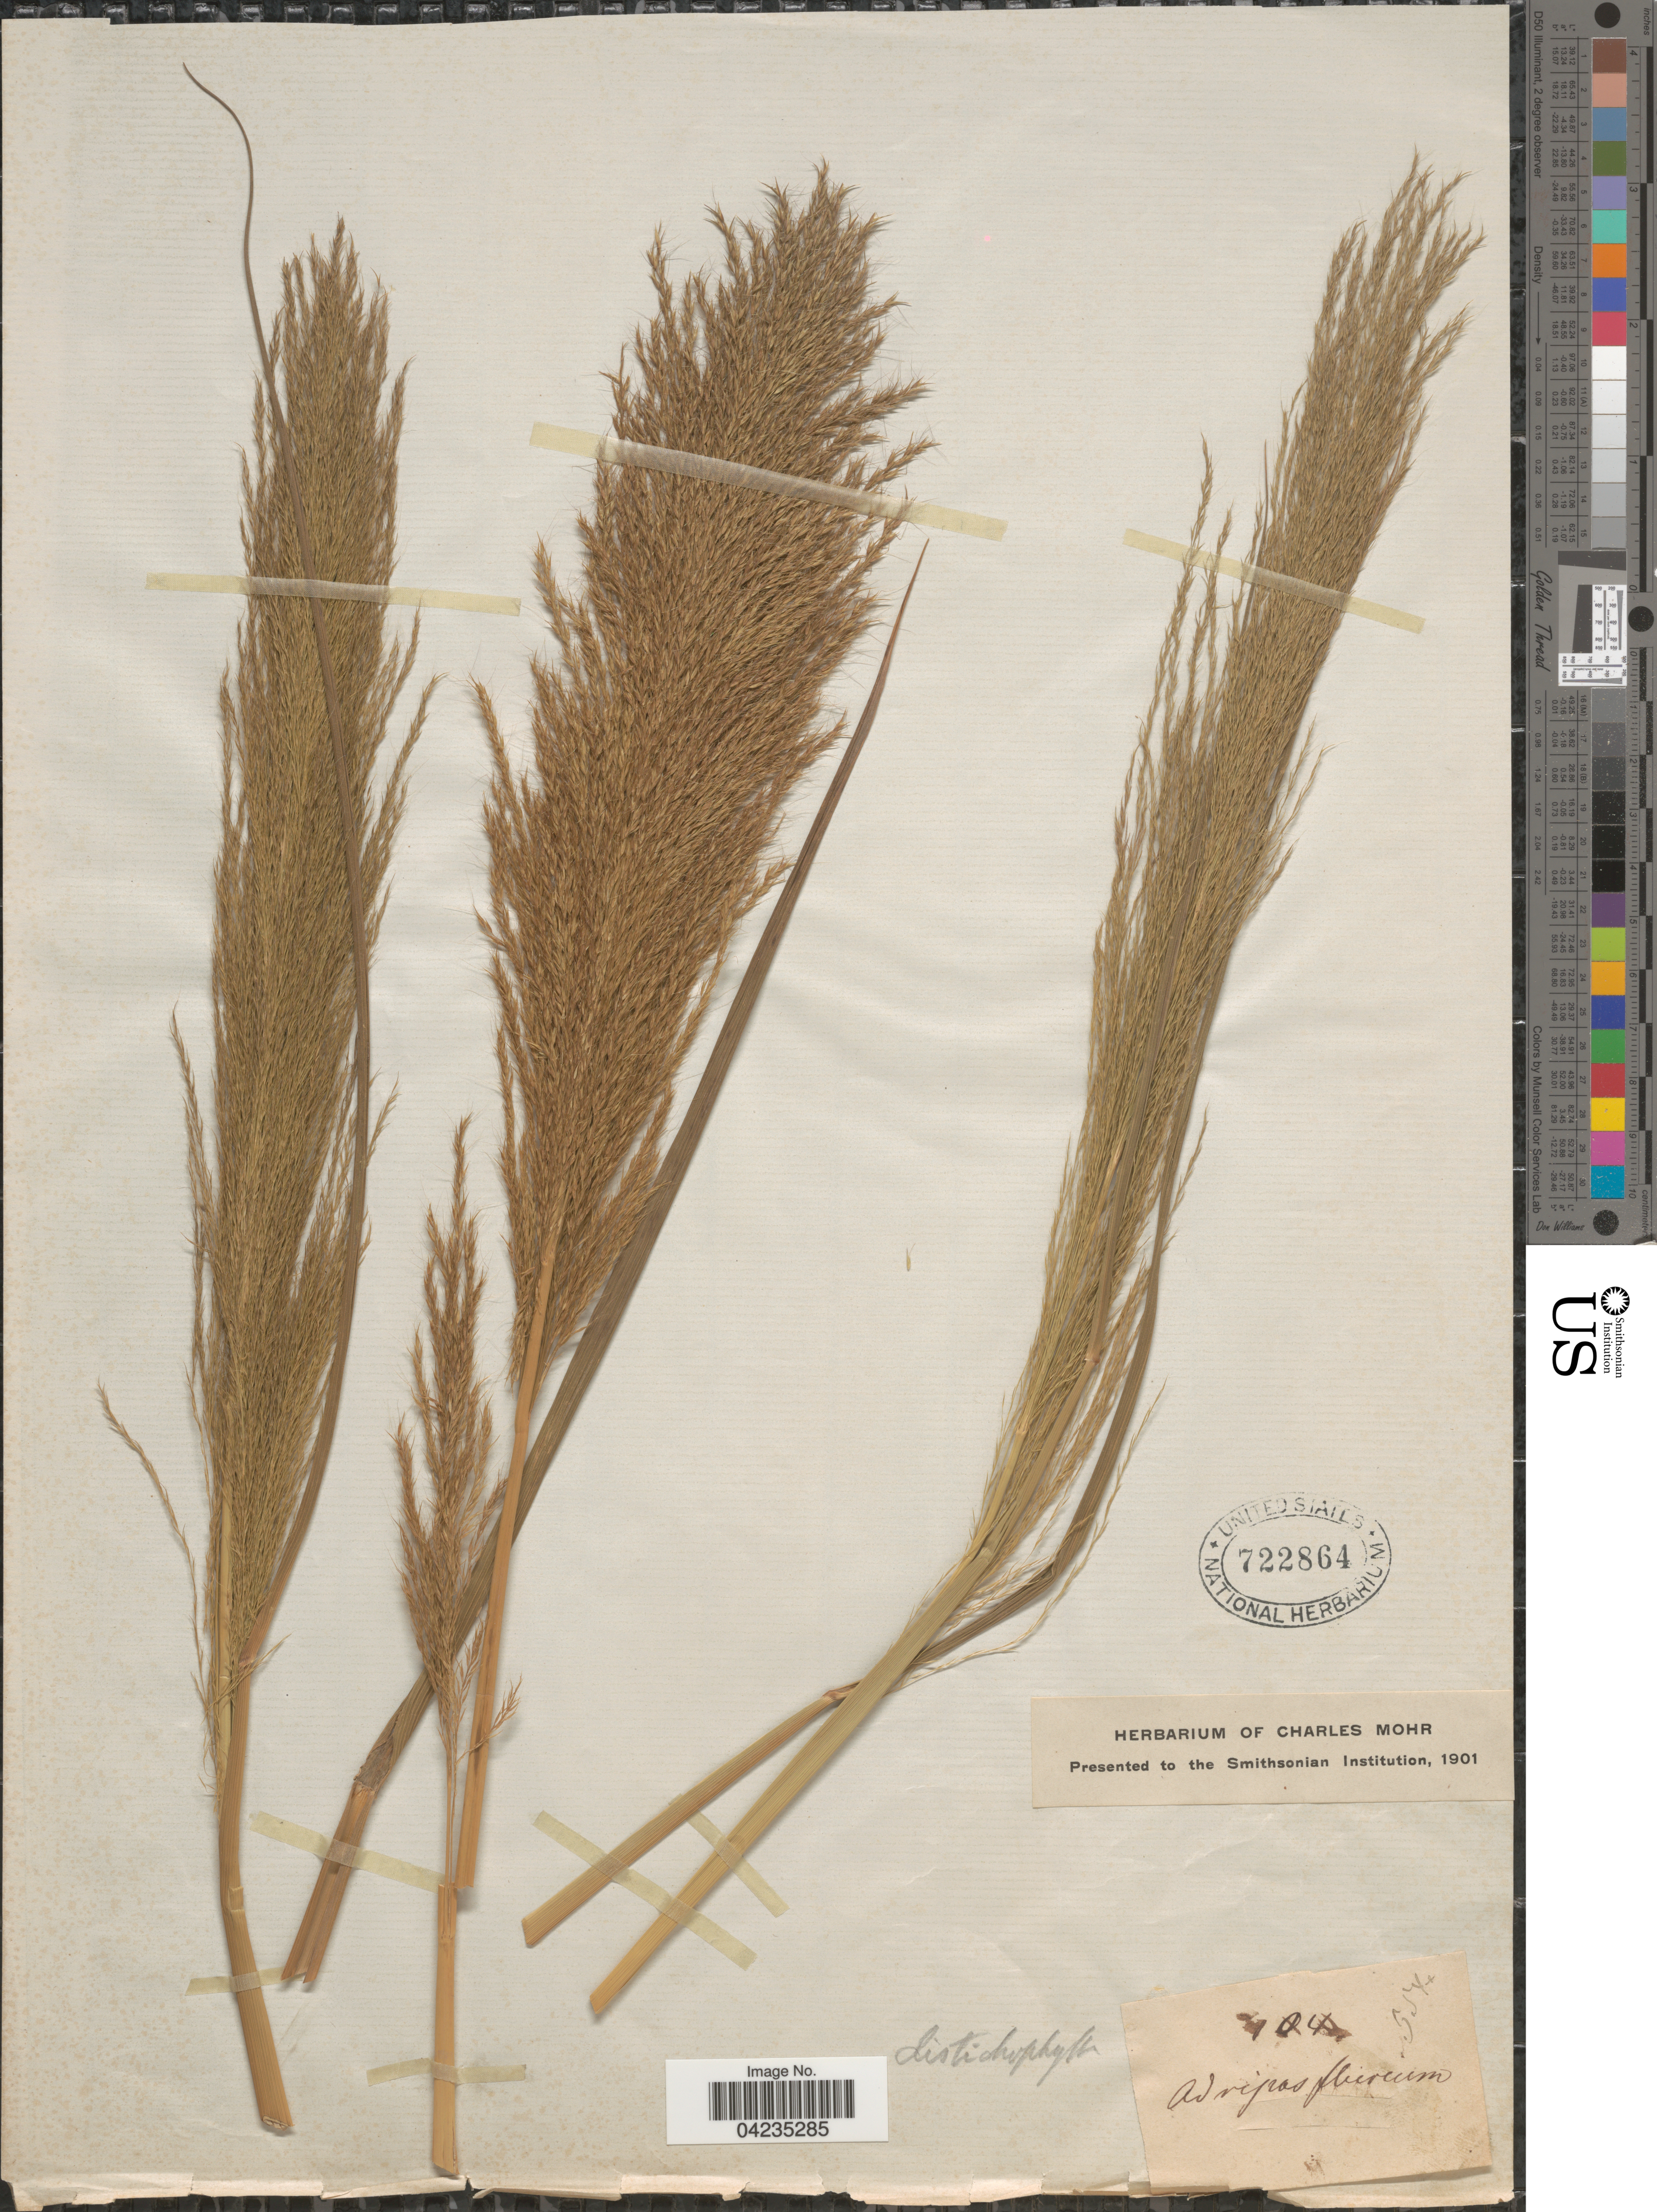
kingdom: Plantae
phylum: Tracheophyta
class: Liliopsida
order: Poales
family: Poaceae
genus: Arundinella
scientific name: Arundinella sp.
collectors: ex herb. Charles Mohr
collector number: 104*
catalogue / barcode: US 722864